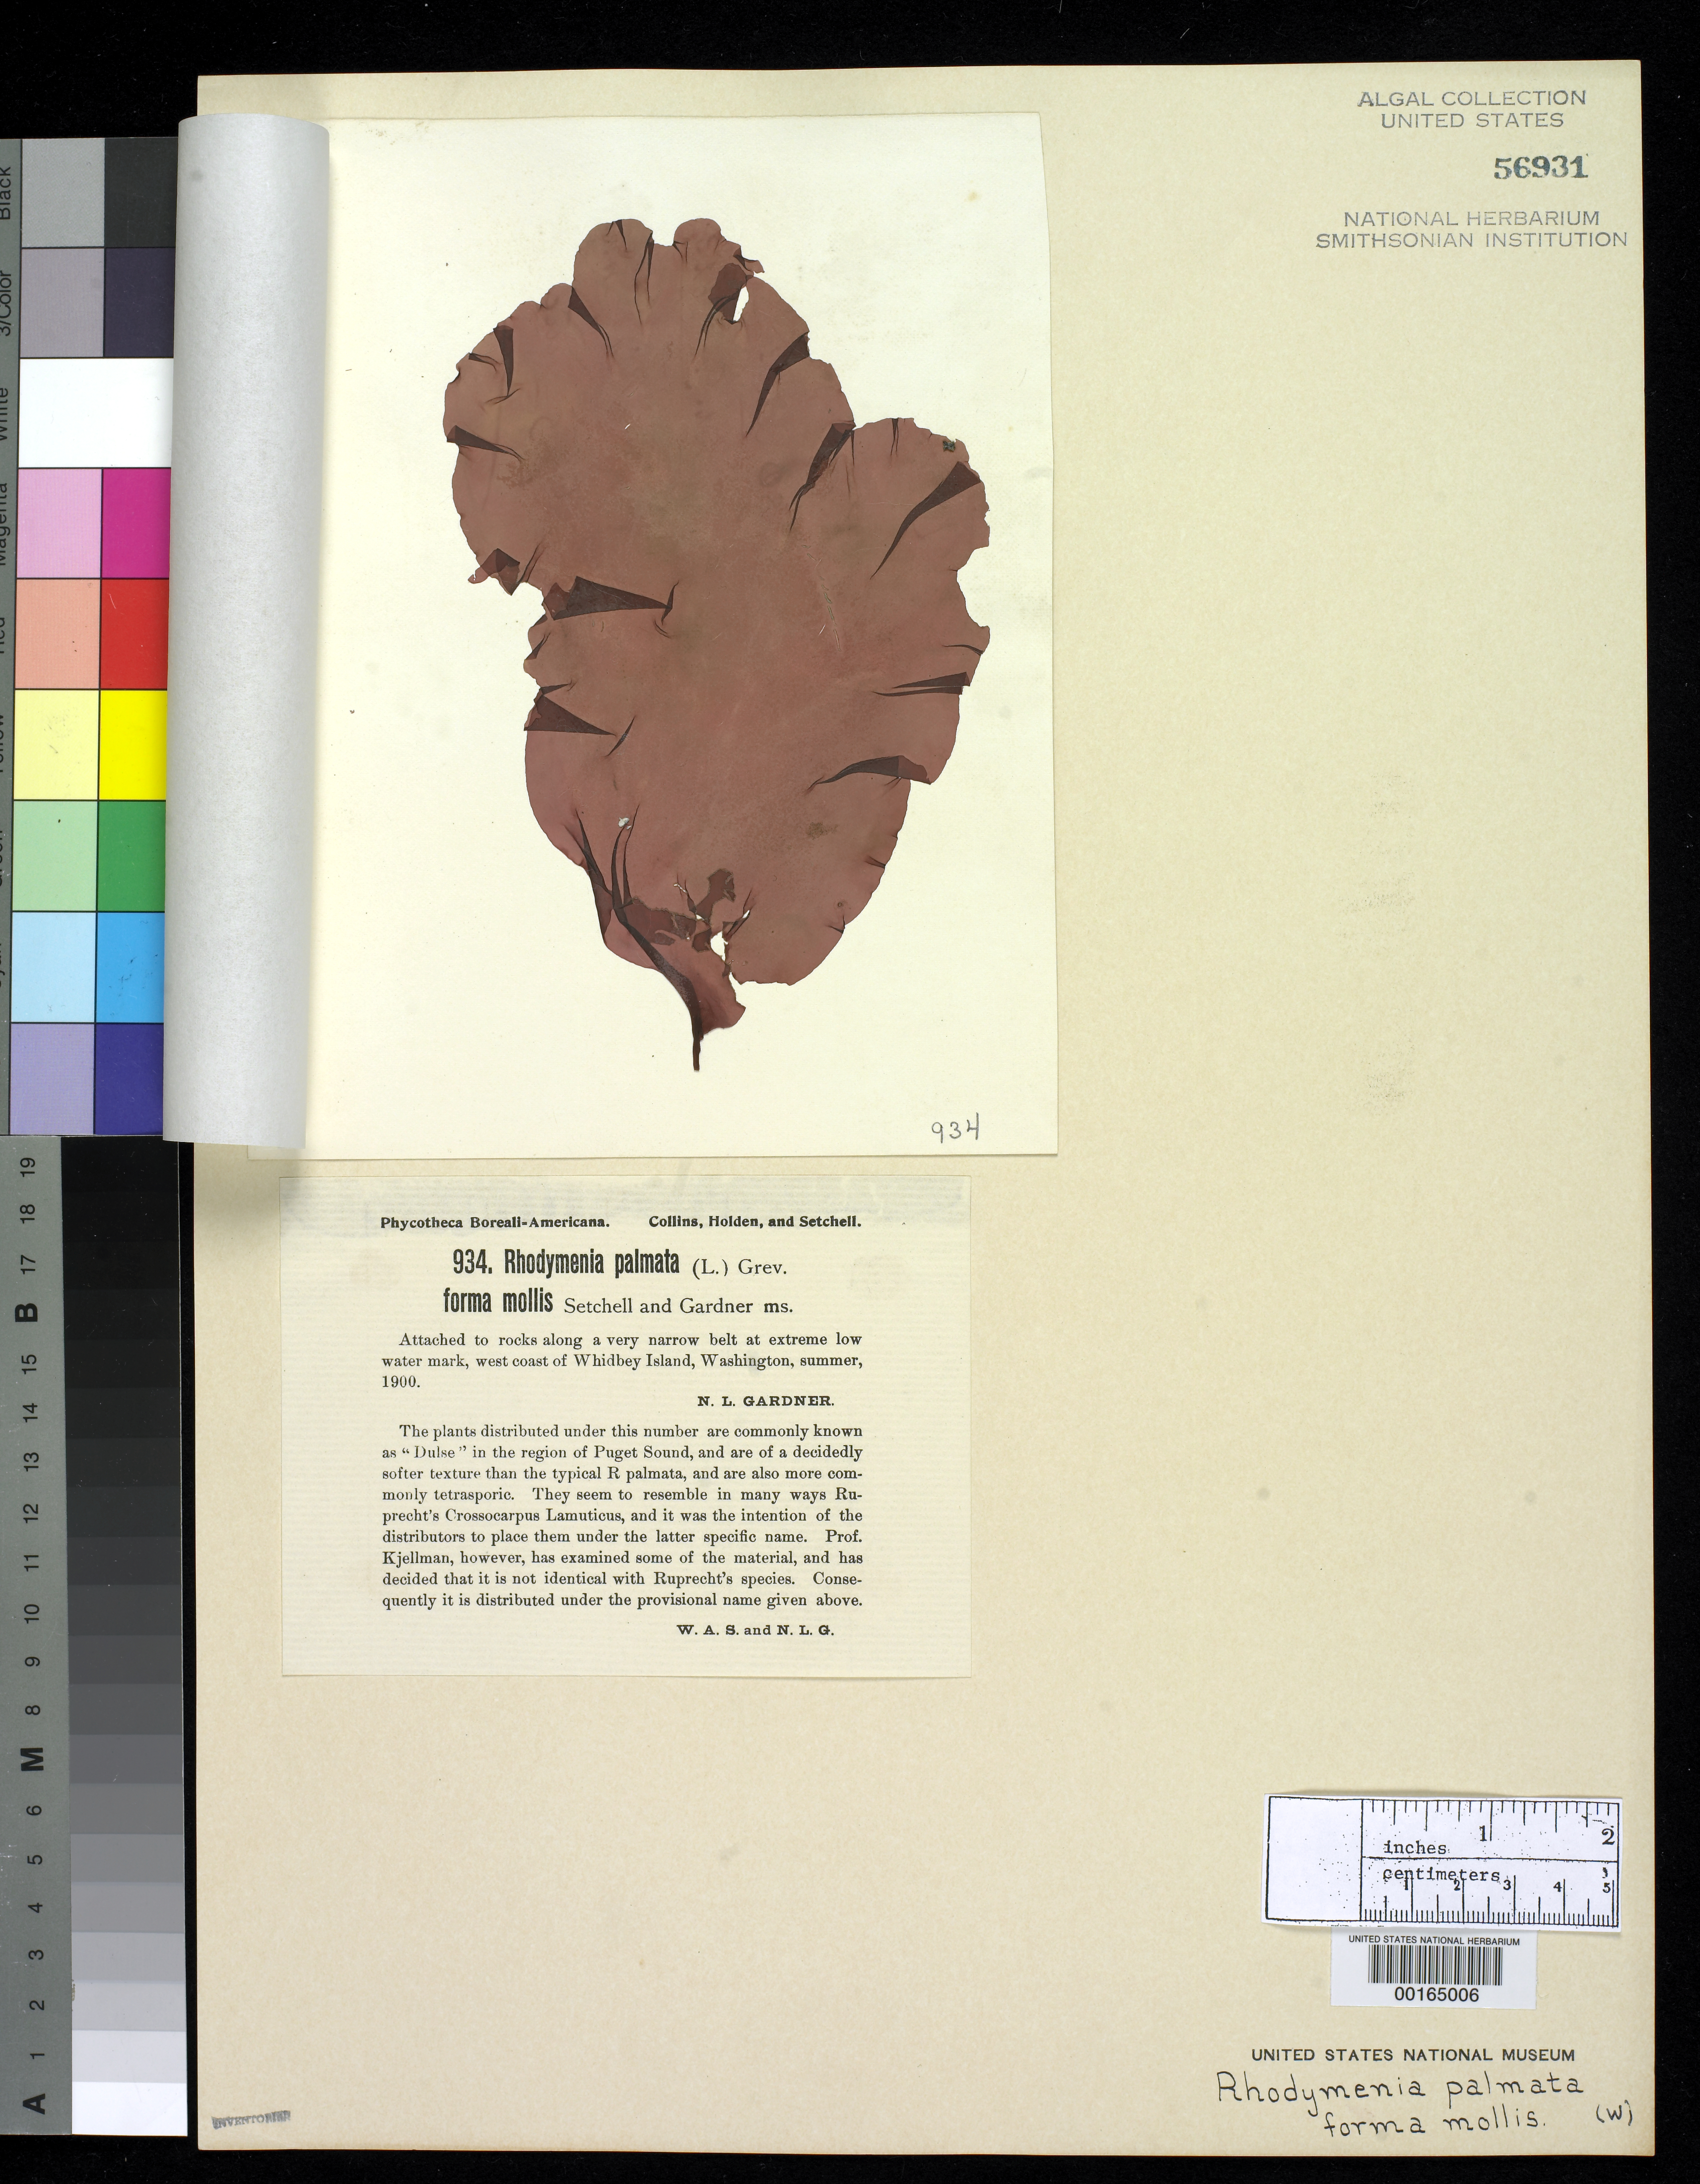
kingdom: Plantae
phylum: Rhodophyta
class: Florideophyceae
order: Rhodymeniales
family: Rhodymeniaceae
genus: Rhodymenia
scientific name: Rhodymenia palmata f. mollis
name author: Setch. & N.L. Gardner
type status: Isotype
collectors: N. Gardner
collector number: PB-A 934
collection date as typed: Sum 1900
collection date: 1900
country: United States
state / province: Washington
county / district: Island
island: Whidbey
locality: West coast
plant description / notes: Collins, Holden & Setchell, Phycotheca Boreali-Americana, Exsiccatae, Fasc. 19, 1902.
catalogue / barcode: US 56931